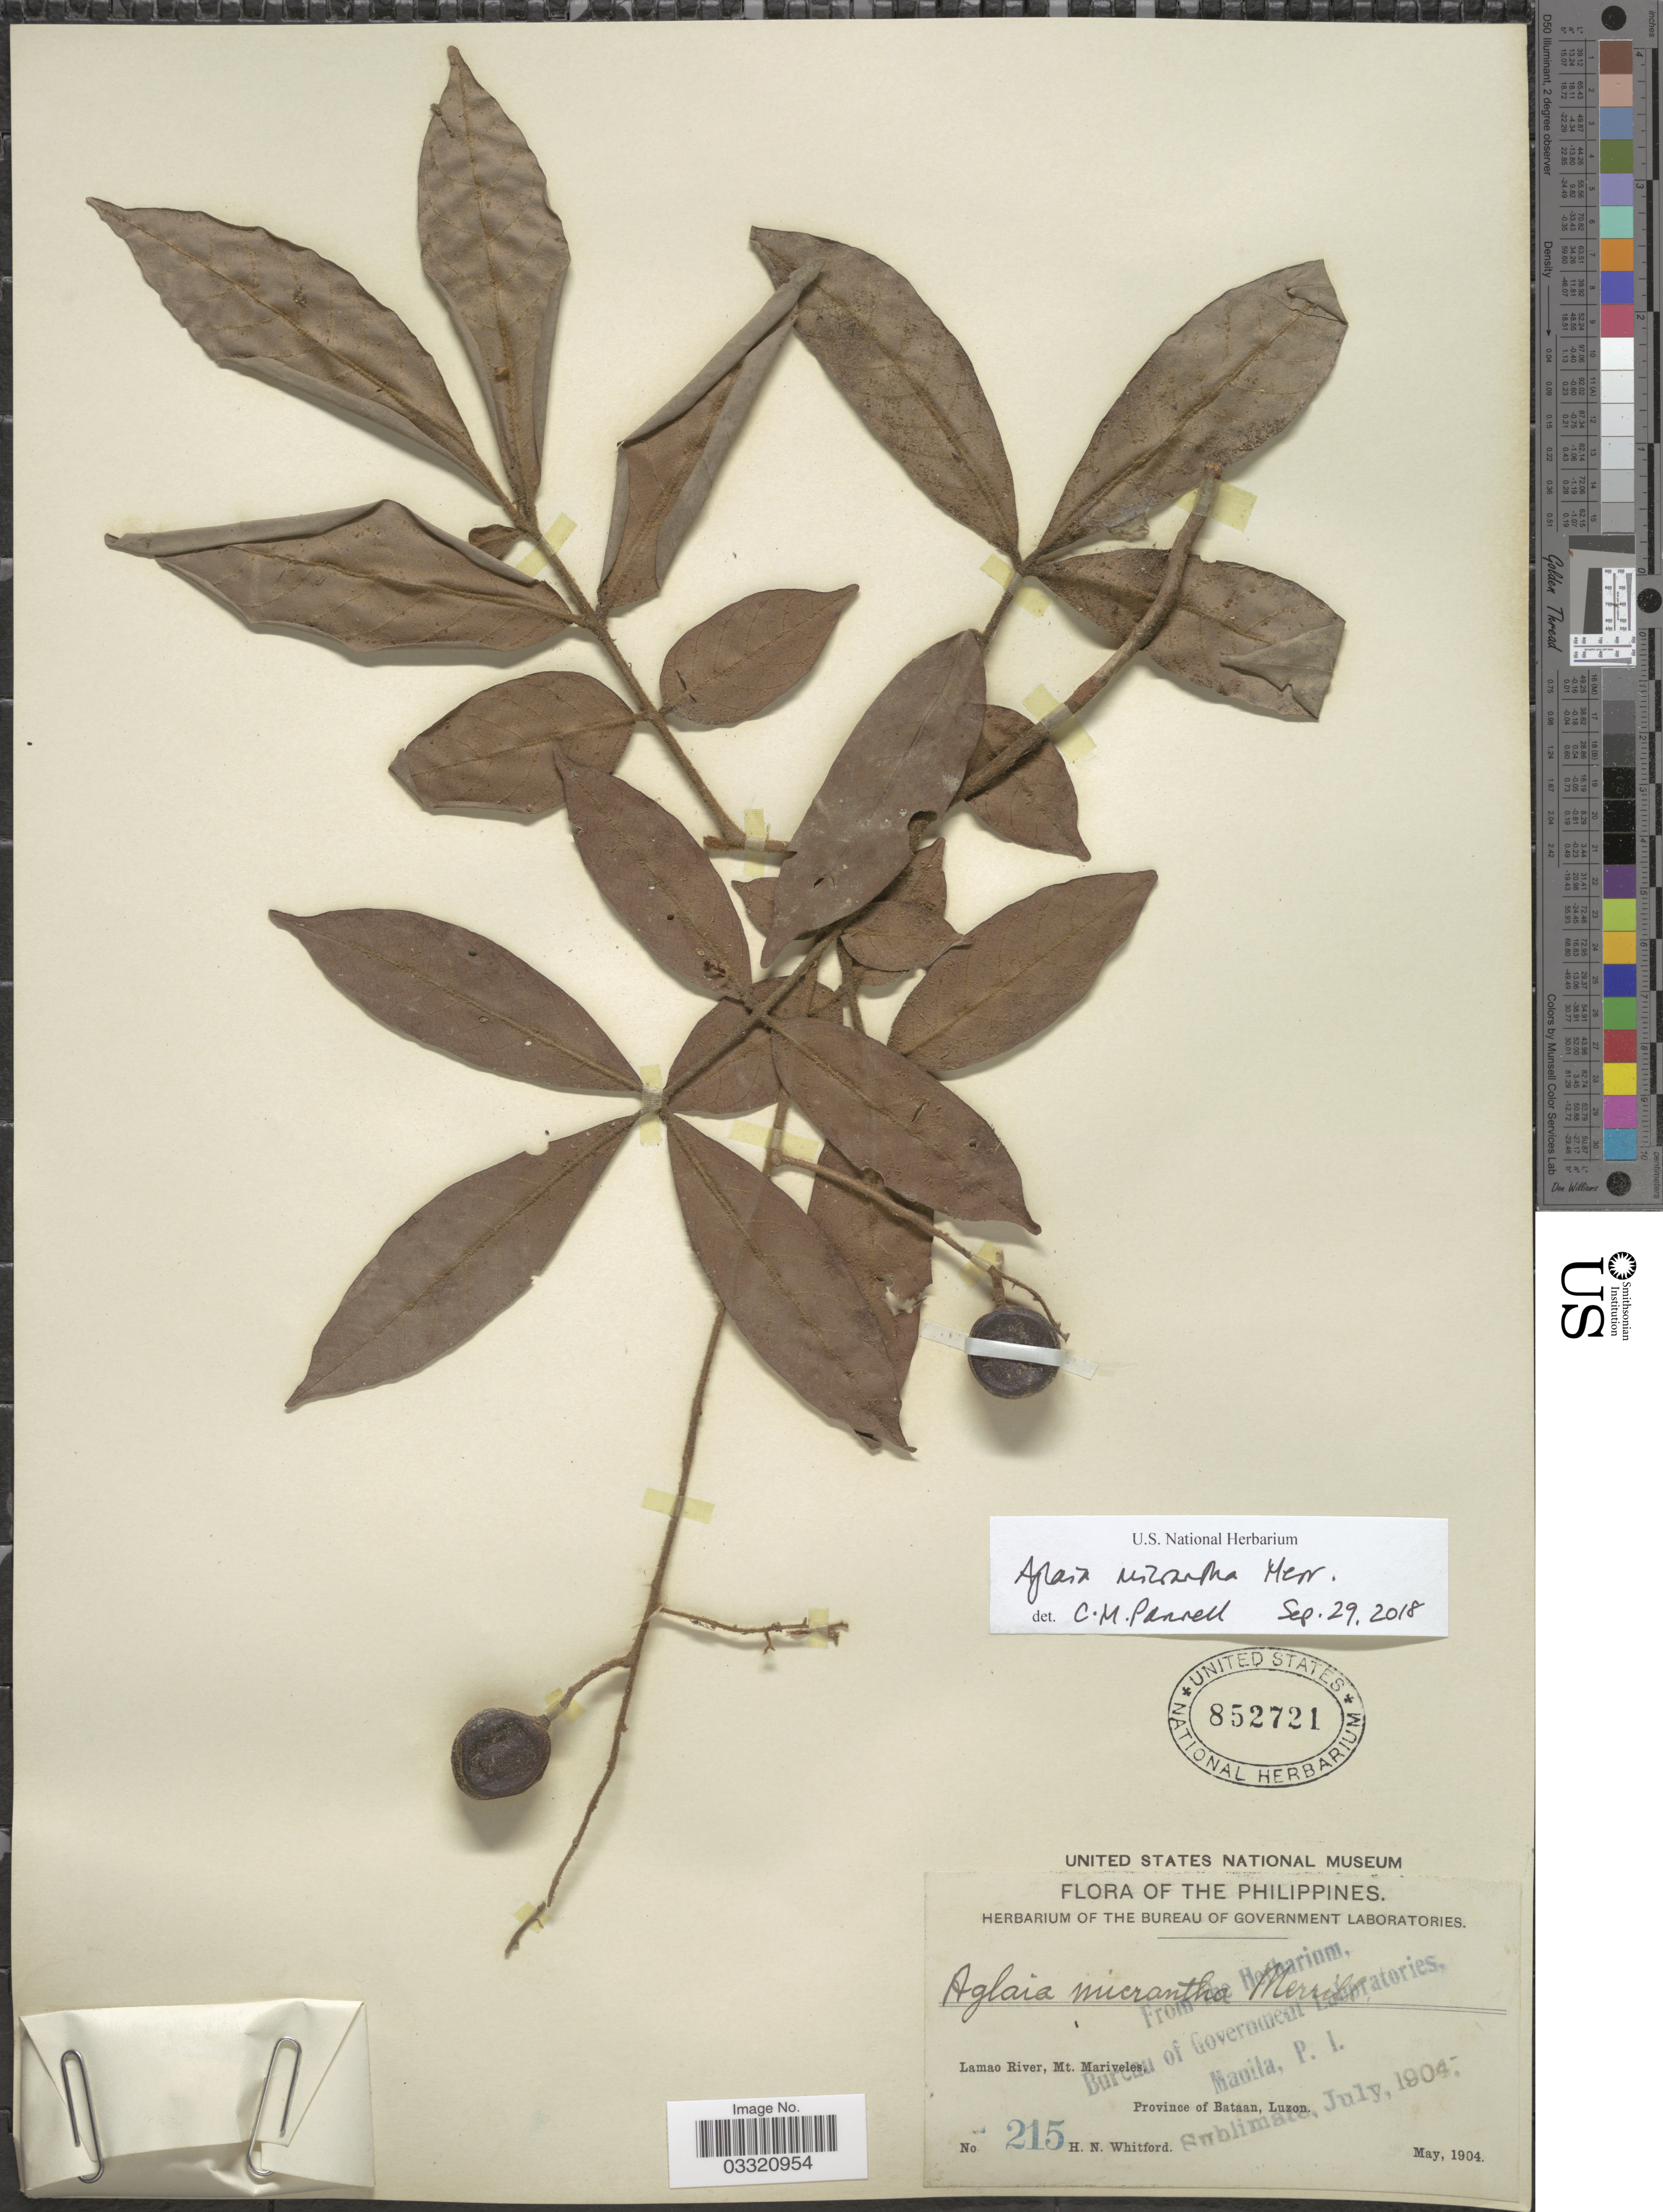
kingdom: Plantae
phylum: Tracheophyta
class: Magnoliopsida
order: Sapindales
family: Meliaceae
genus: Aglaia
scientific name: Aglaia micrantha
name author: Merr.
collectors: H. N. Whitford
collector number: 215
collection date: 1904-05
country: Philippines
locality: Lamao River, Mt. Mariveles, Province of Bataan, Luzon.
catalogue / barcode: US 852721